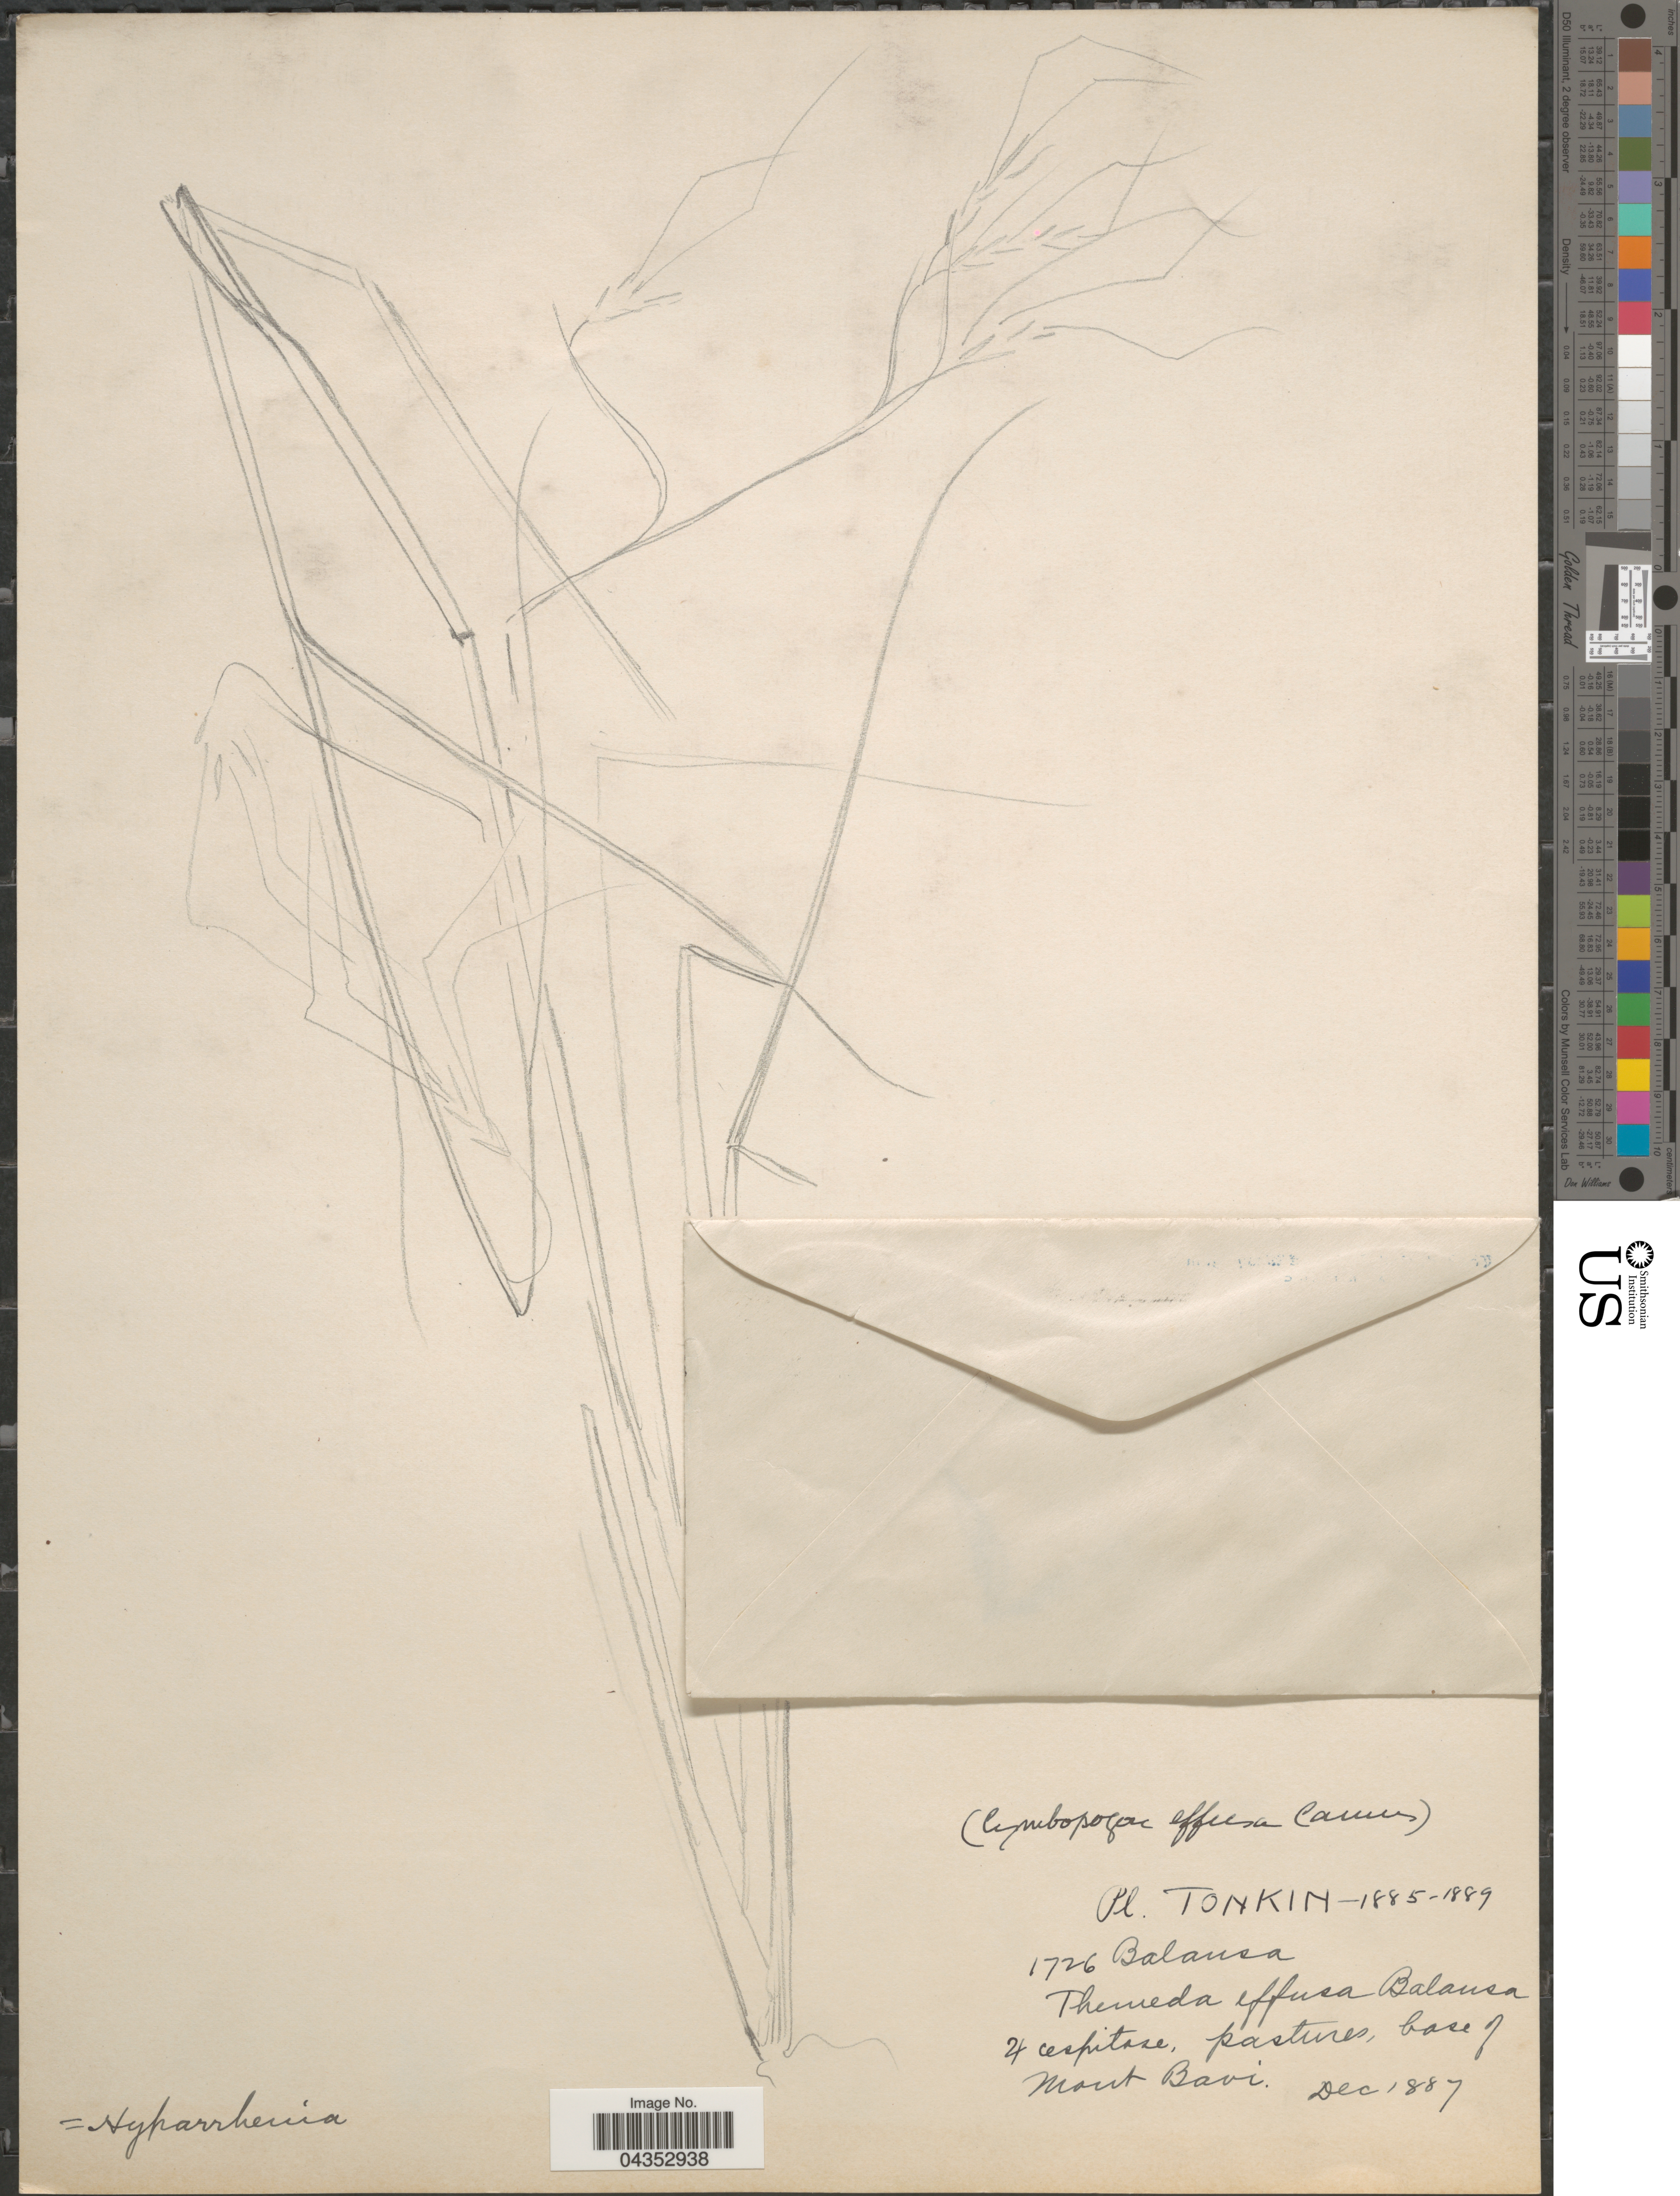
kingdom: Plantae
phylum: Tracheophyta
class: Liliopsida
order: Poales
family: Poaceae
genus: Hyparrhenia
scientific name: Hyparrhenia familiaris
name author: (Steud.) Stapf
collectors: -. Balansa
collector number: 1726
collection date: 1887-12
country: Vietnam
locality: Tonkin. Base of Mount Bavi.